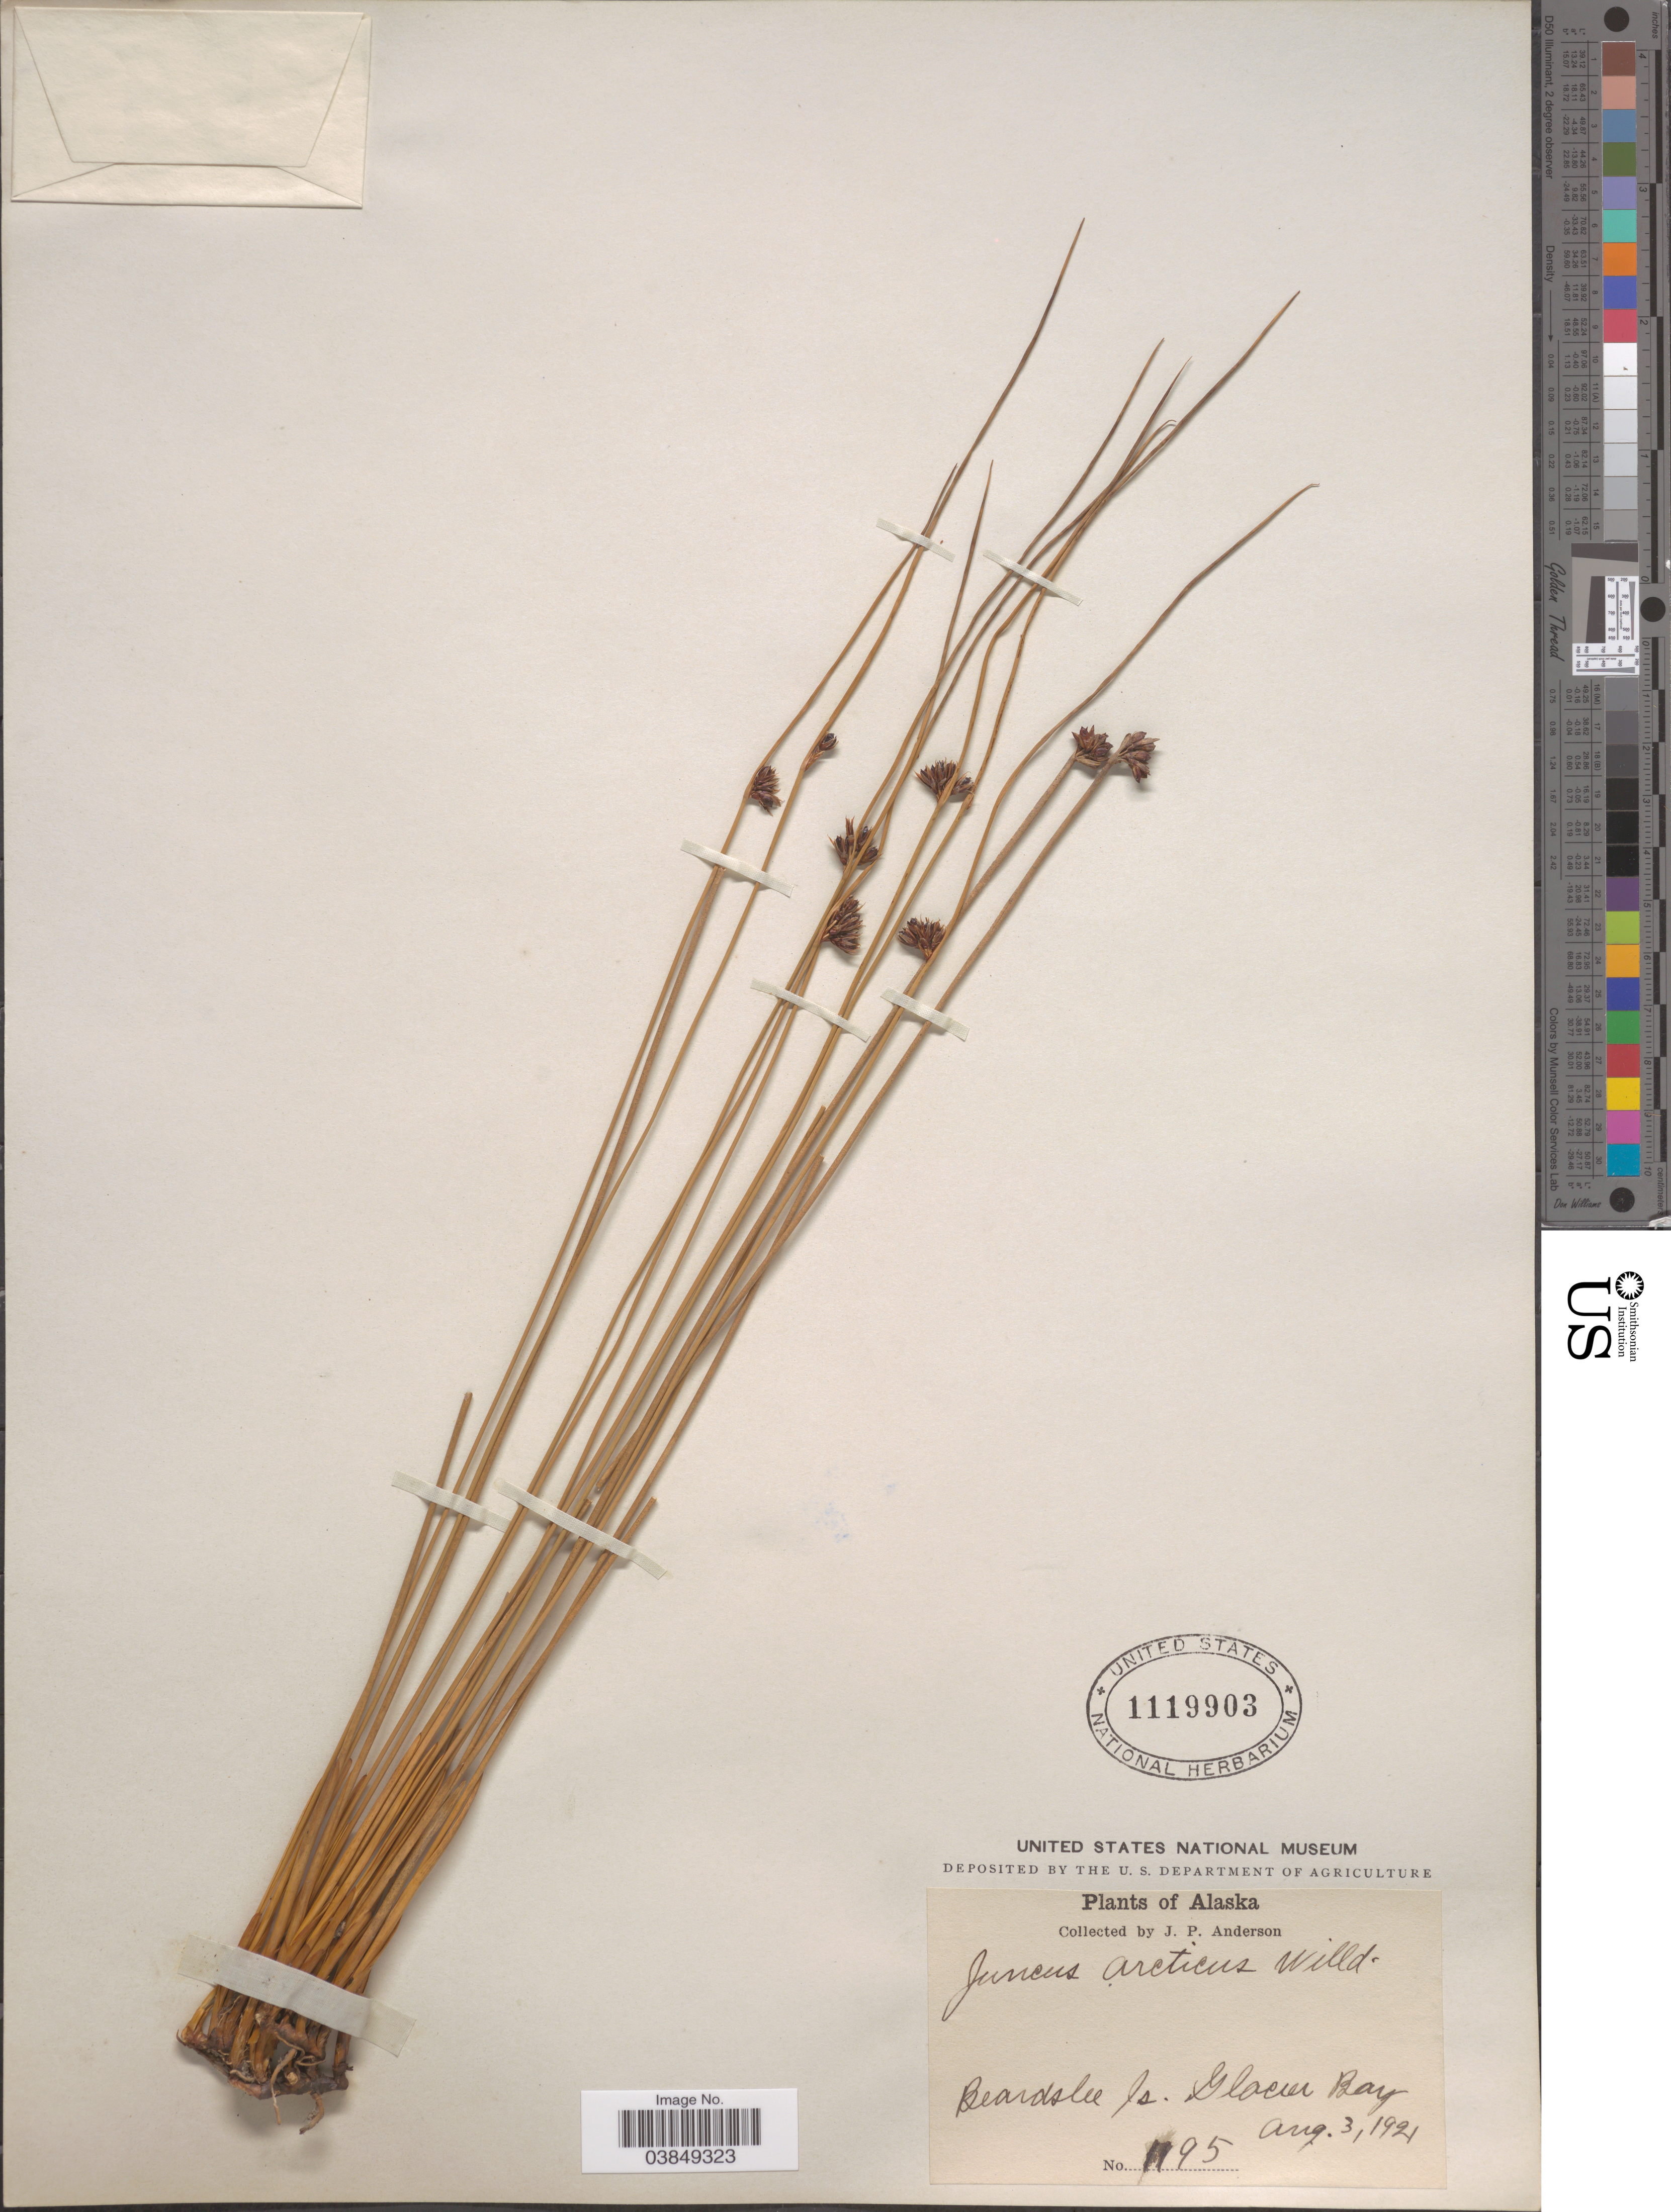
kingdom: Plantae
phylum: Tracheophyta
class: Liliopsida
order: Poales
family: Juncaceae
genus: Juncus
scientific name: Juncus arcticus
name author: Willd.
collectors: J. P. Anderson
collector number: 1195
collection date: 1921-08-03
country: United States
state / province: Alaska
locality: Beardslee Is. Glacier Bay.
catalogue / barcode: US 1119903